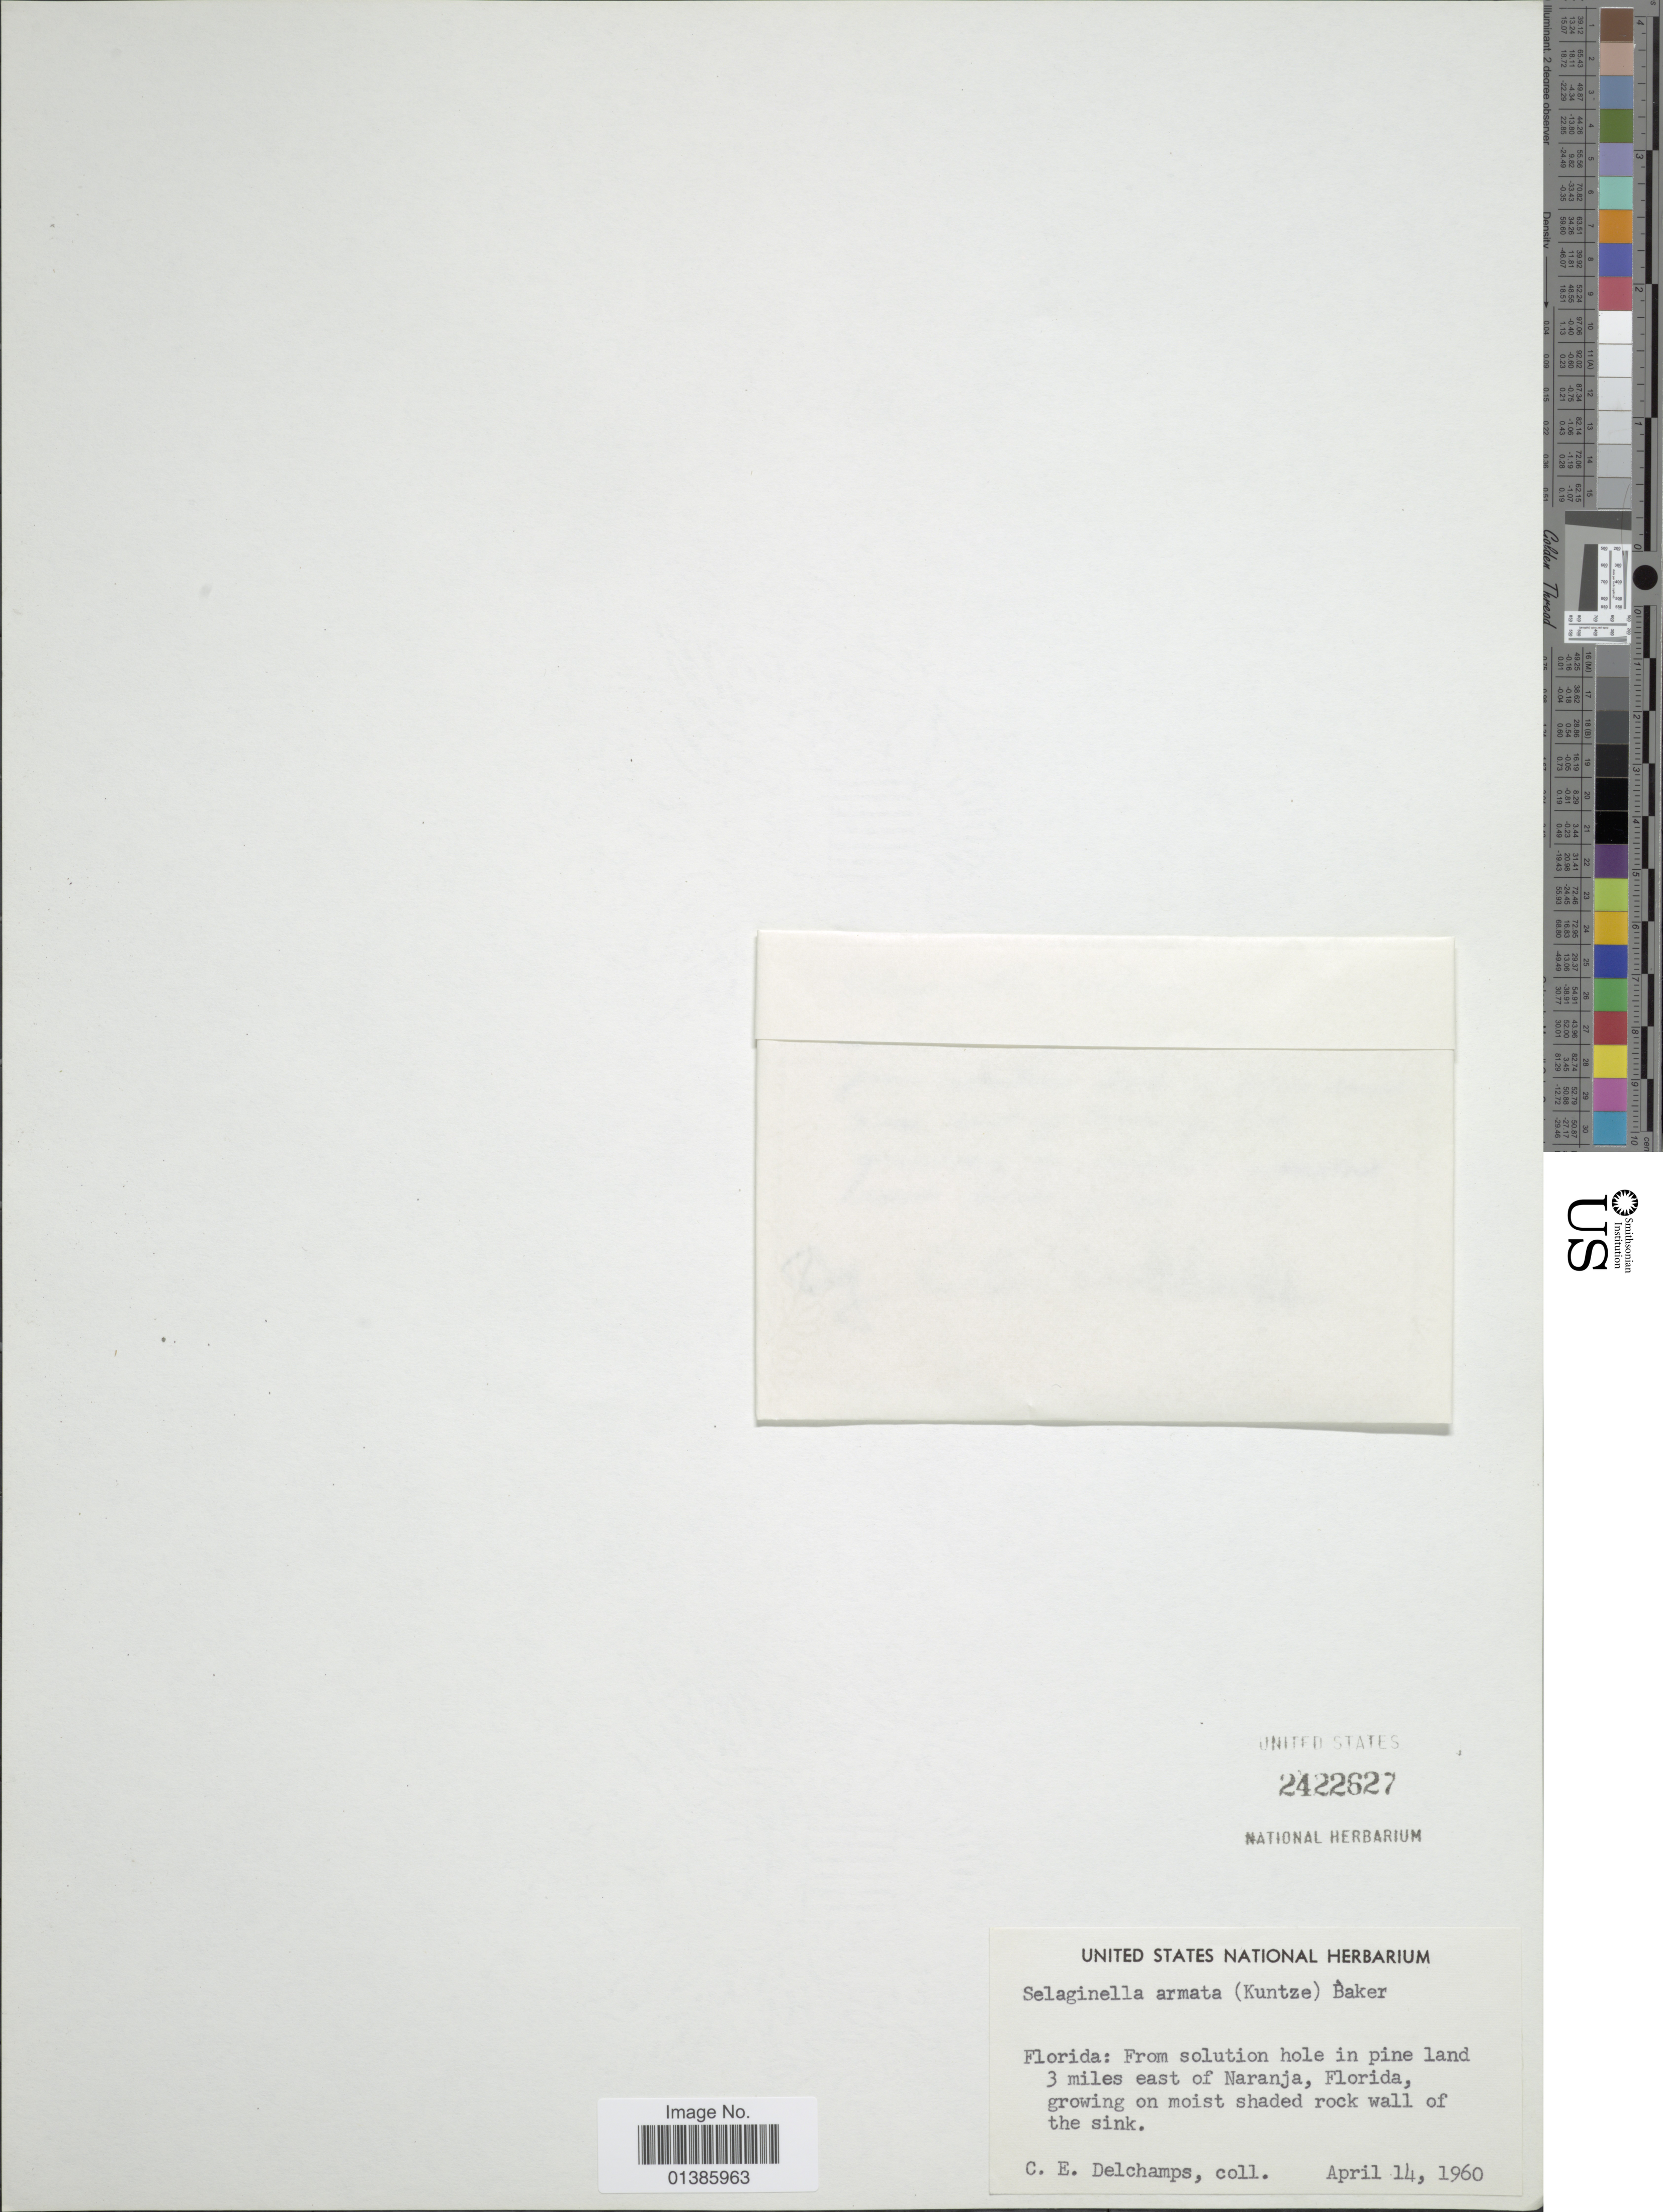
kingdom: Plantae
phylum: Tracheophyta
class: Lycopodiopsida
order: Selaginellales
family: Selaginellaceae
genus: Selaginella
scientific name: Selaginella eatonii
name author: Hieron. ex Small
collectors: C. Delchamps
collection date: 1960-04-14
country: United States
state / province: Florida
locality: From solution hole in pine land 3 miles east of Naranja.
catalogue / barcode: US 2422627